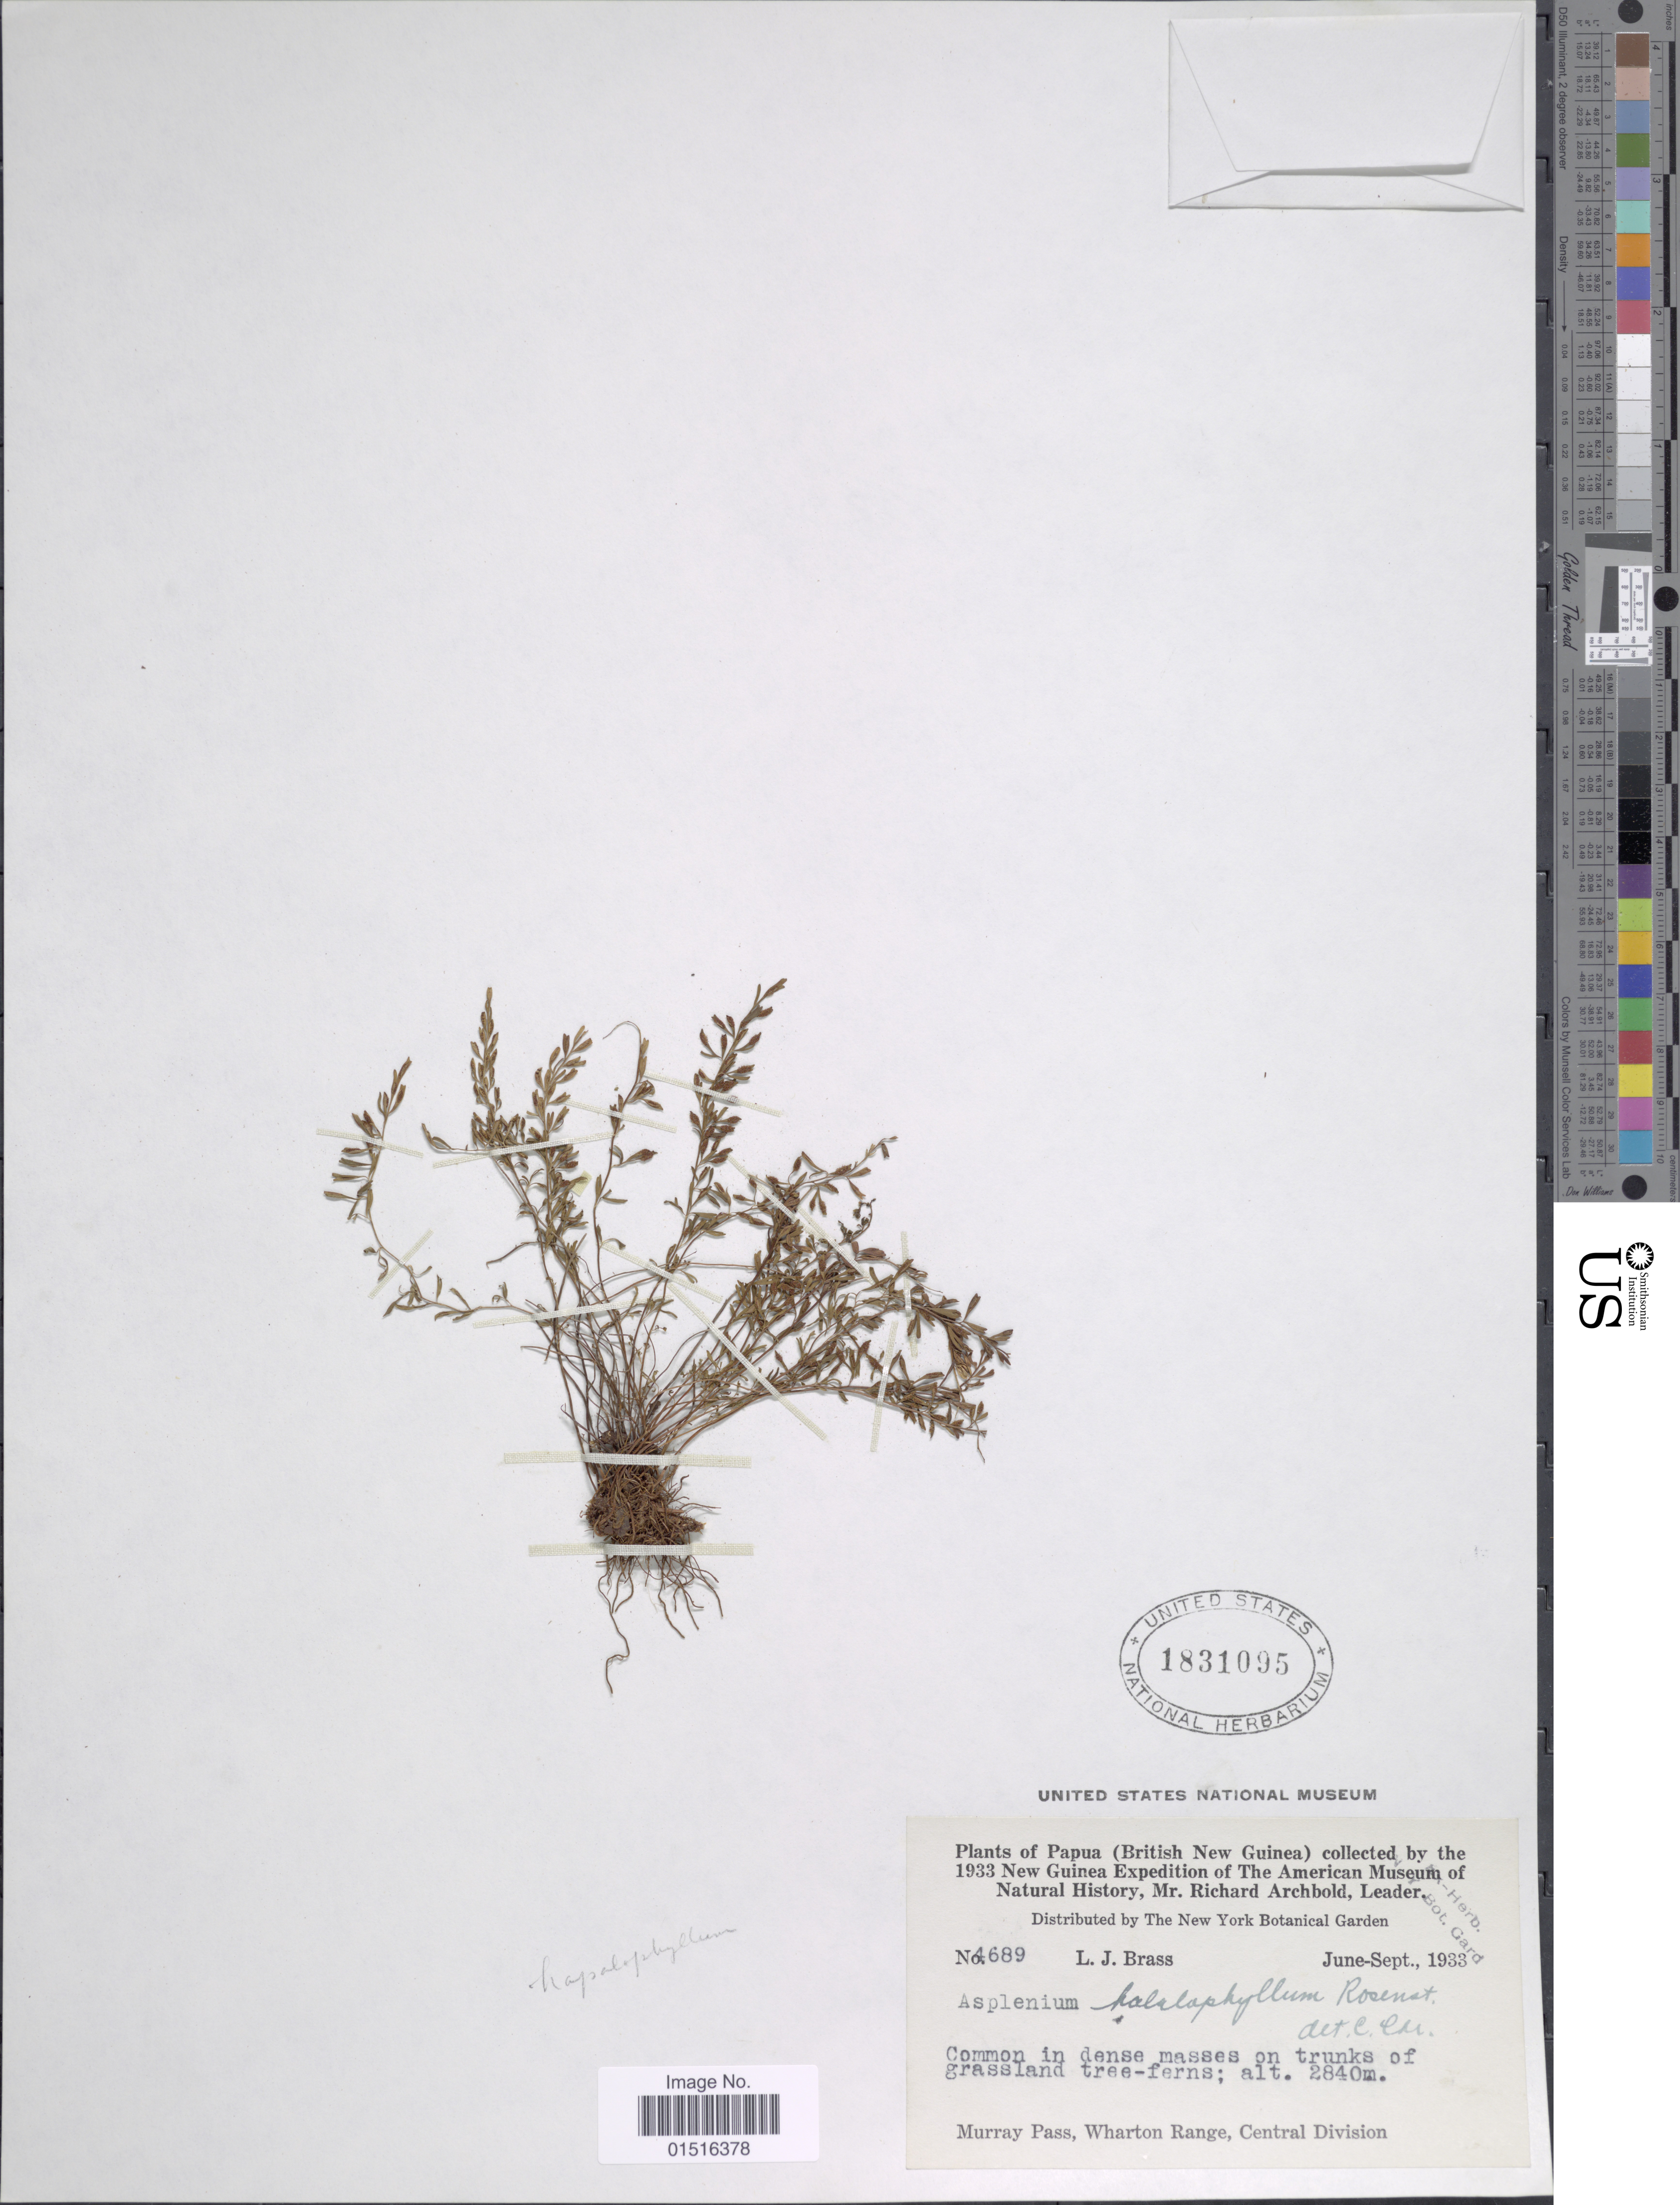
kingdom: Plantae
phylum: Tracheophyta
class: Polypodiopsida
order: Polypodiales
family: Aspleniaceae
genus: Asplenium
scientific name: Asplenium hapalophyllum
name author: Rosenst.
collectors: L. J. Brass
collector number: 4689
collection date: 1933-06/1933-09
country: Papua New Guinea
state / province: Central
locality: Papua (British New Guinea), Murray Pass, Wharton Range, Central Division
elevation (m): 2840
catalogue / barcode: US 1831095